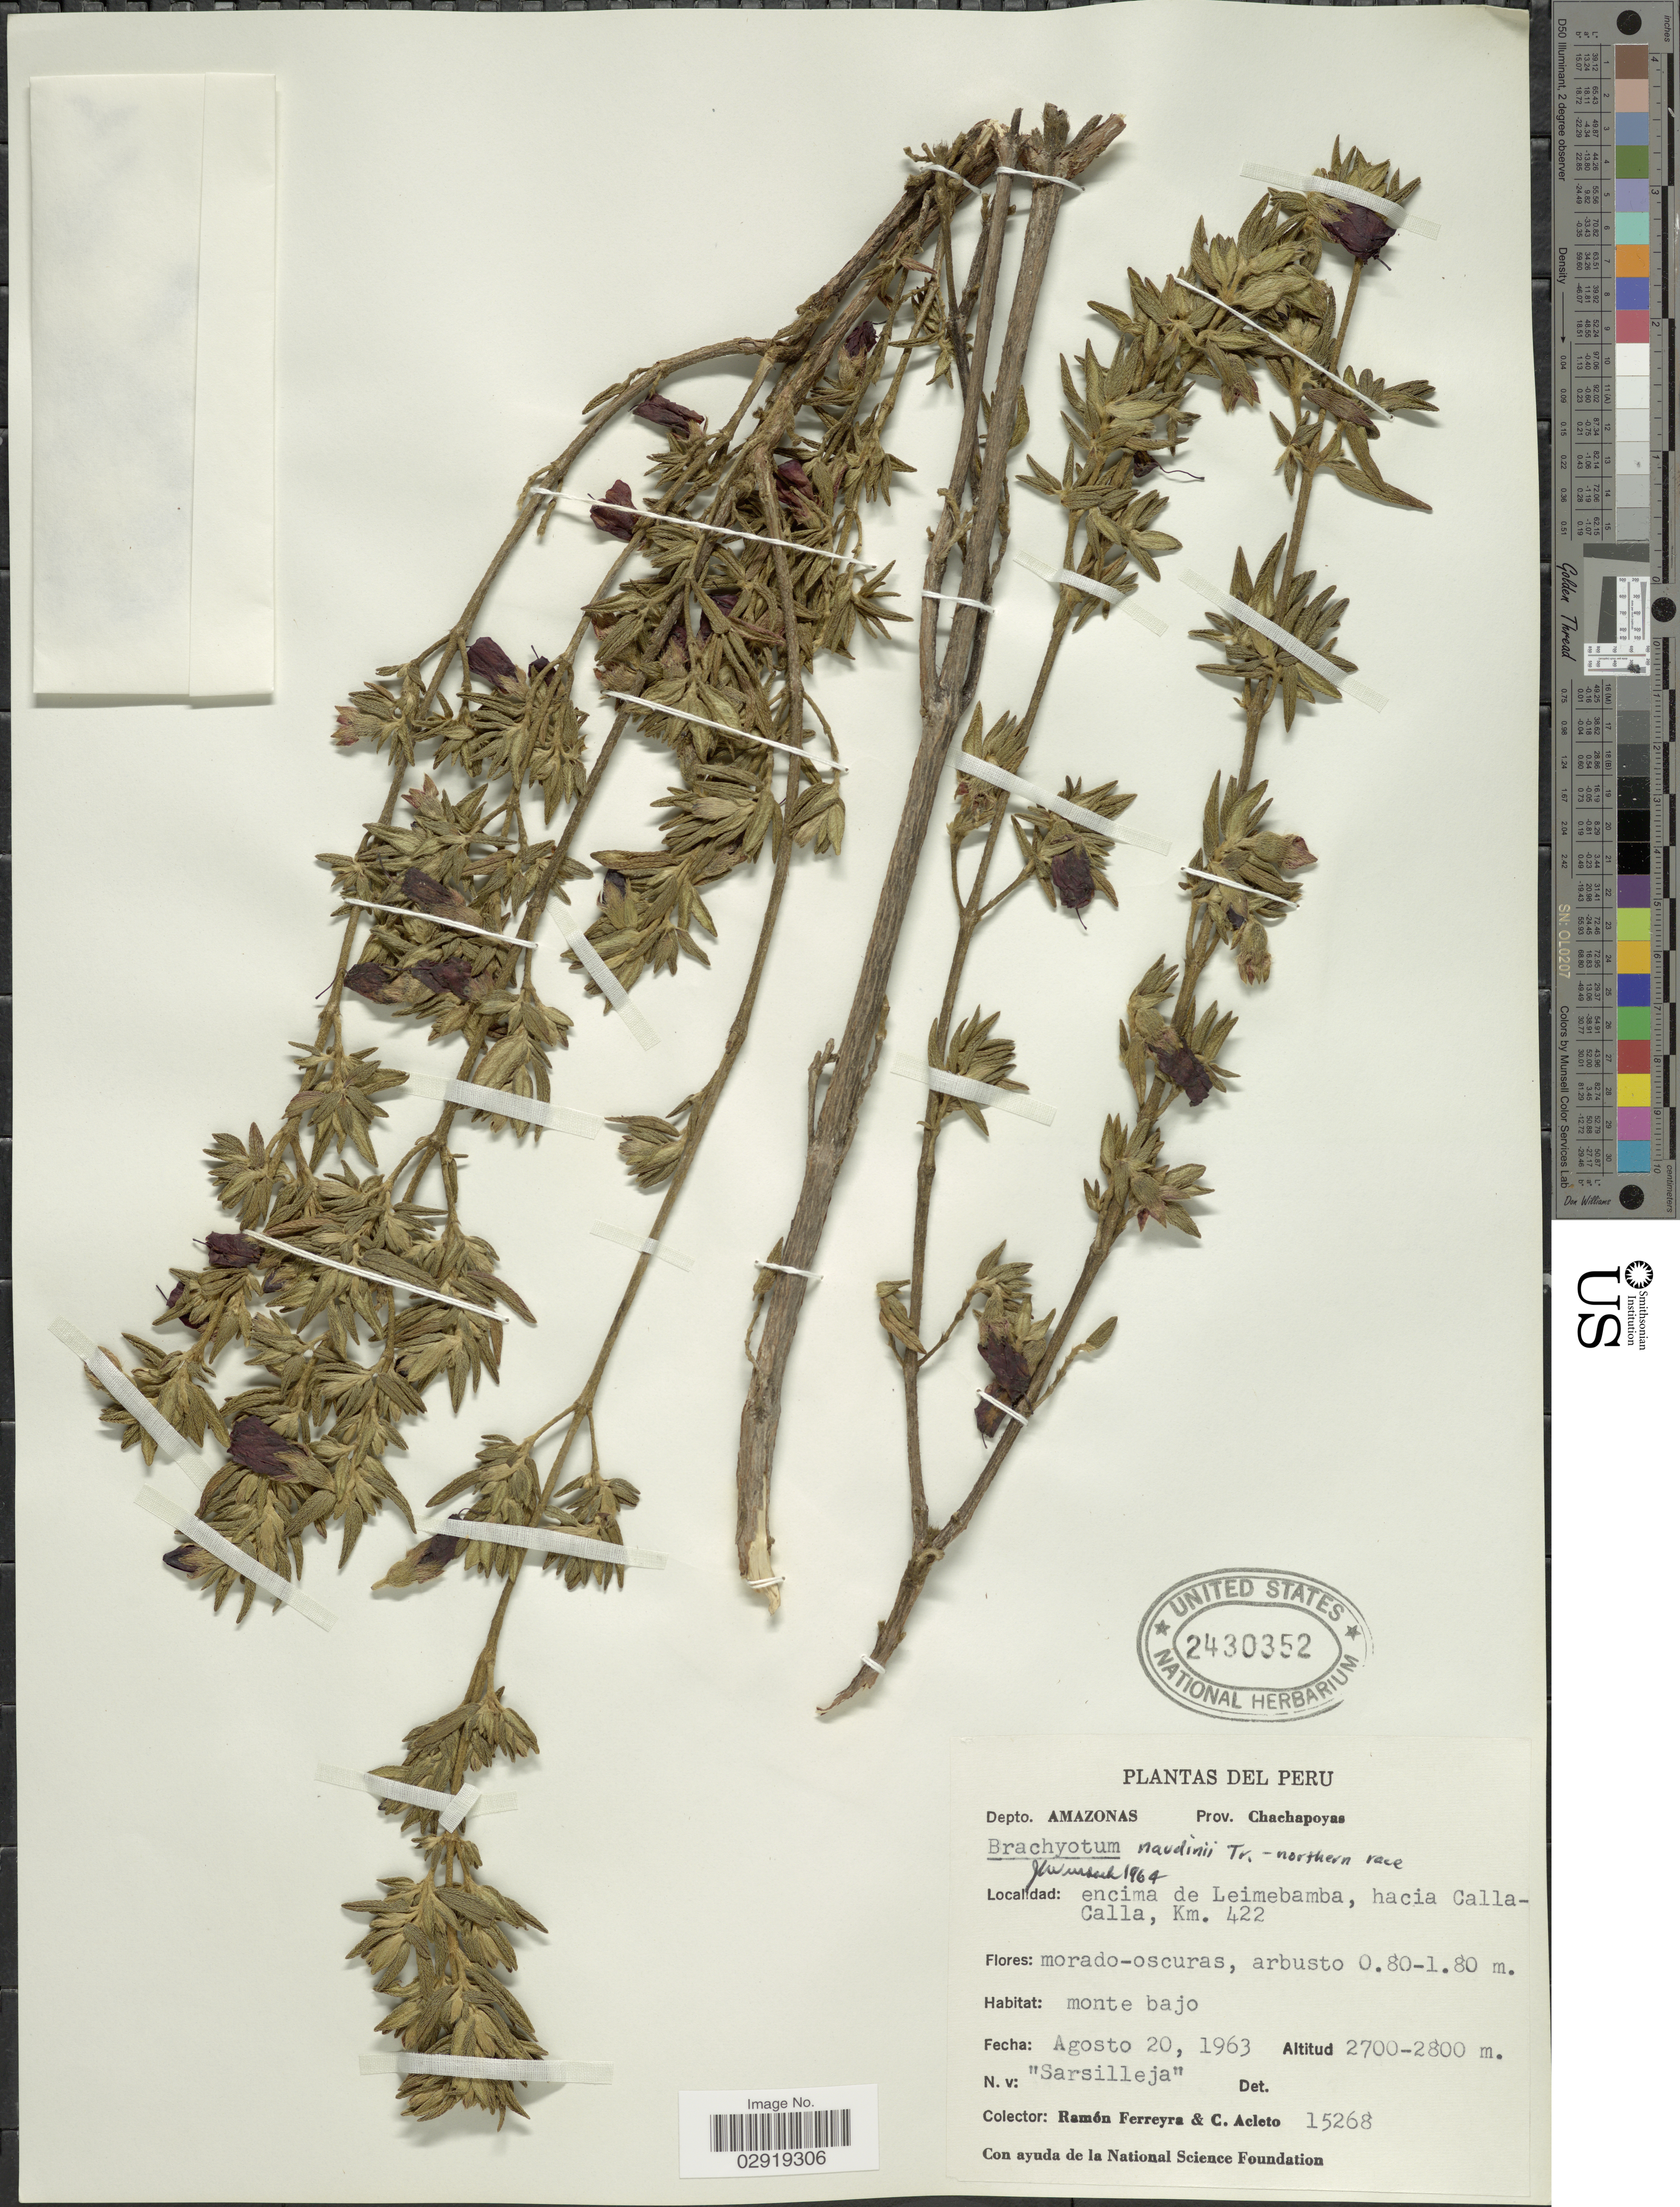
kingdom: Plantae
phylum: Tracheophyta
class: Magnoliopsida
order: Myrtales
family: Melastomataceae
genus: Brachyotum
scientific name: Brachyotum naudinii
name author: Triana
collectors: R. A. Ferreyra & C. Acleto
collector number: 15268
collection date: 1963-08-20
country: Peru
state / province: Amazonas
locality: Depto. Amazonas. Prov. Chachapoyas. Encima de Leimebamba, hacia Calla-Calla, Km. 422.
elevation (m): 2700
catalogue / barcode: US 2430352